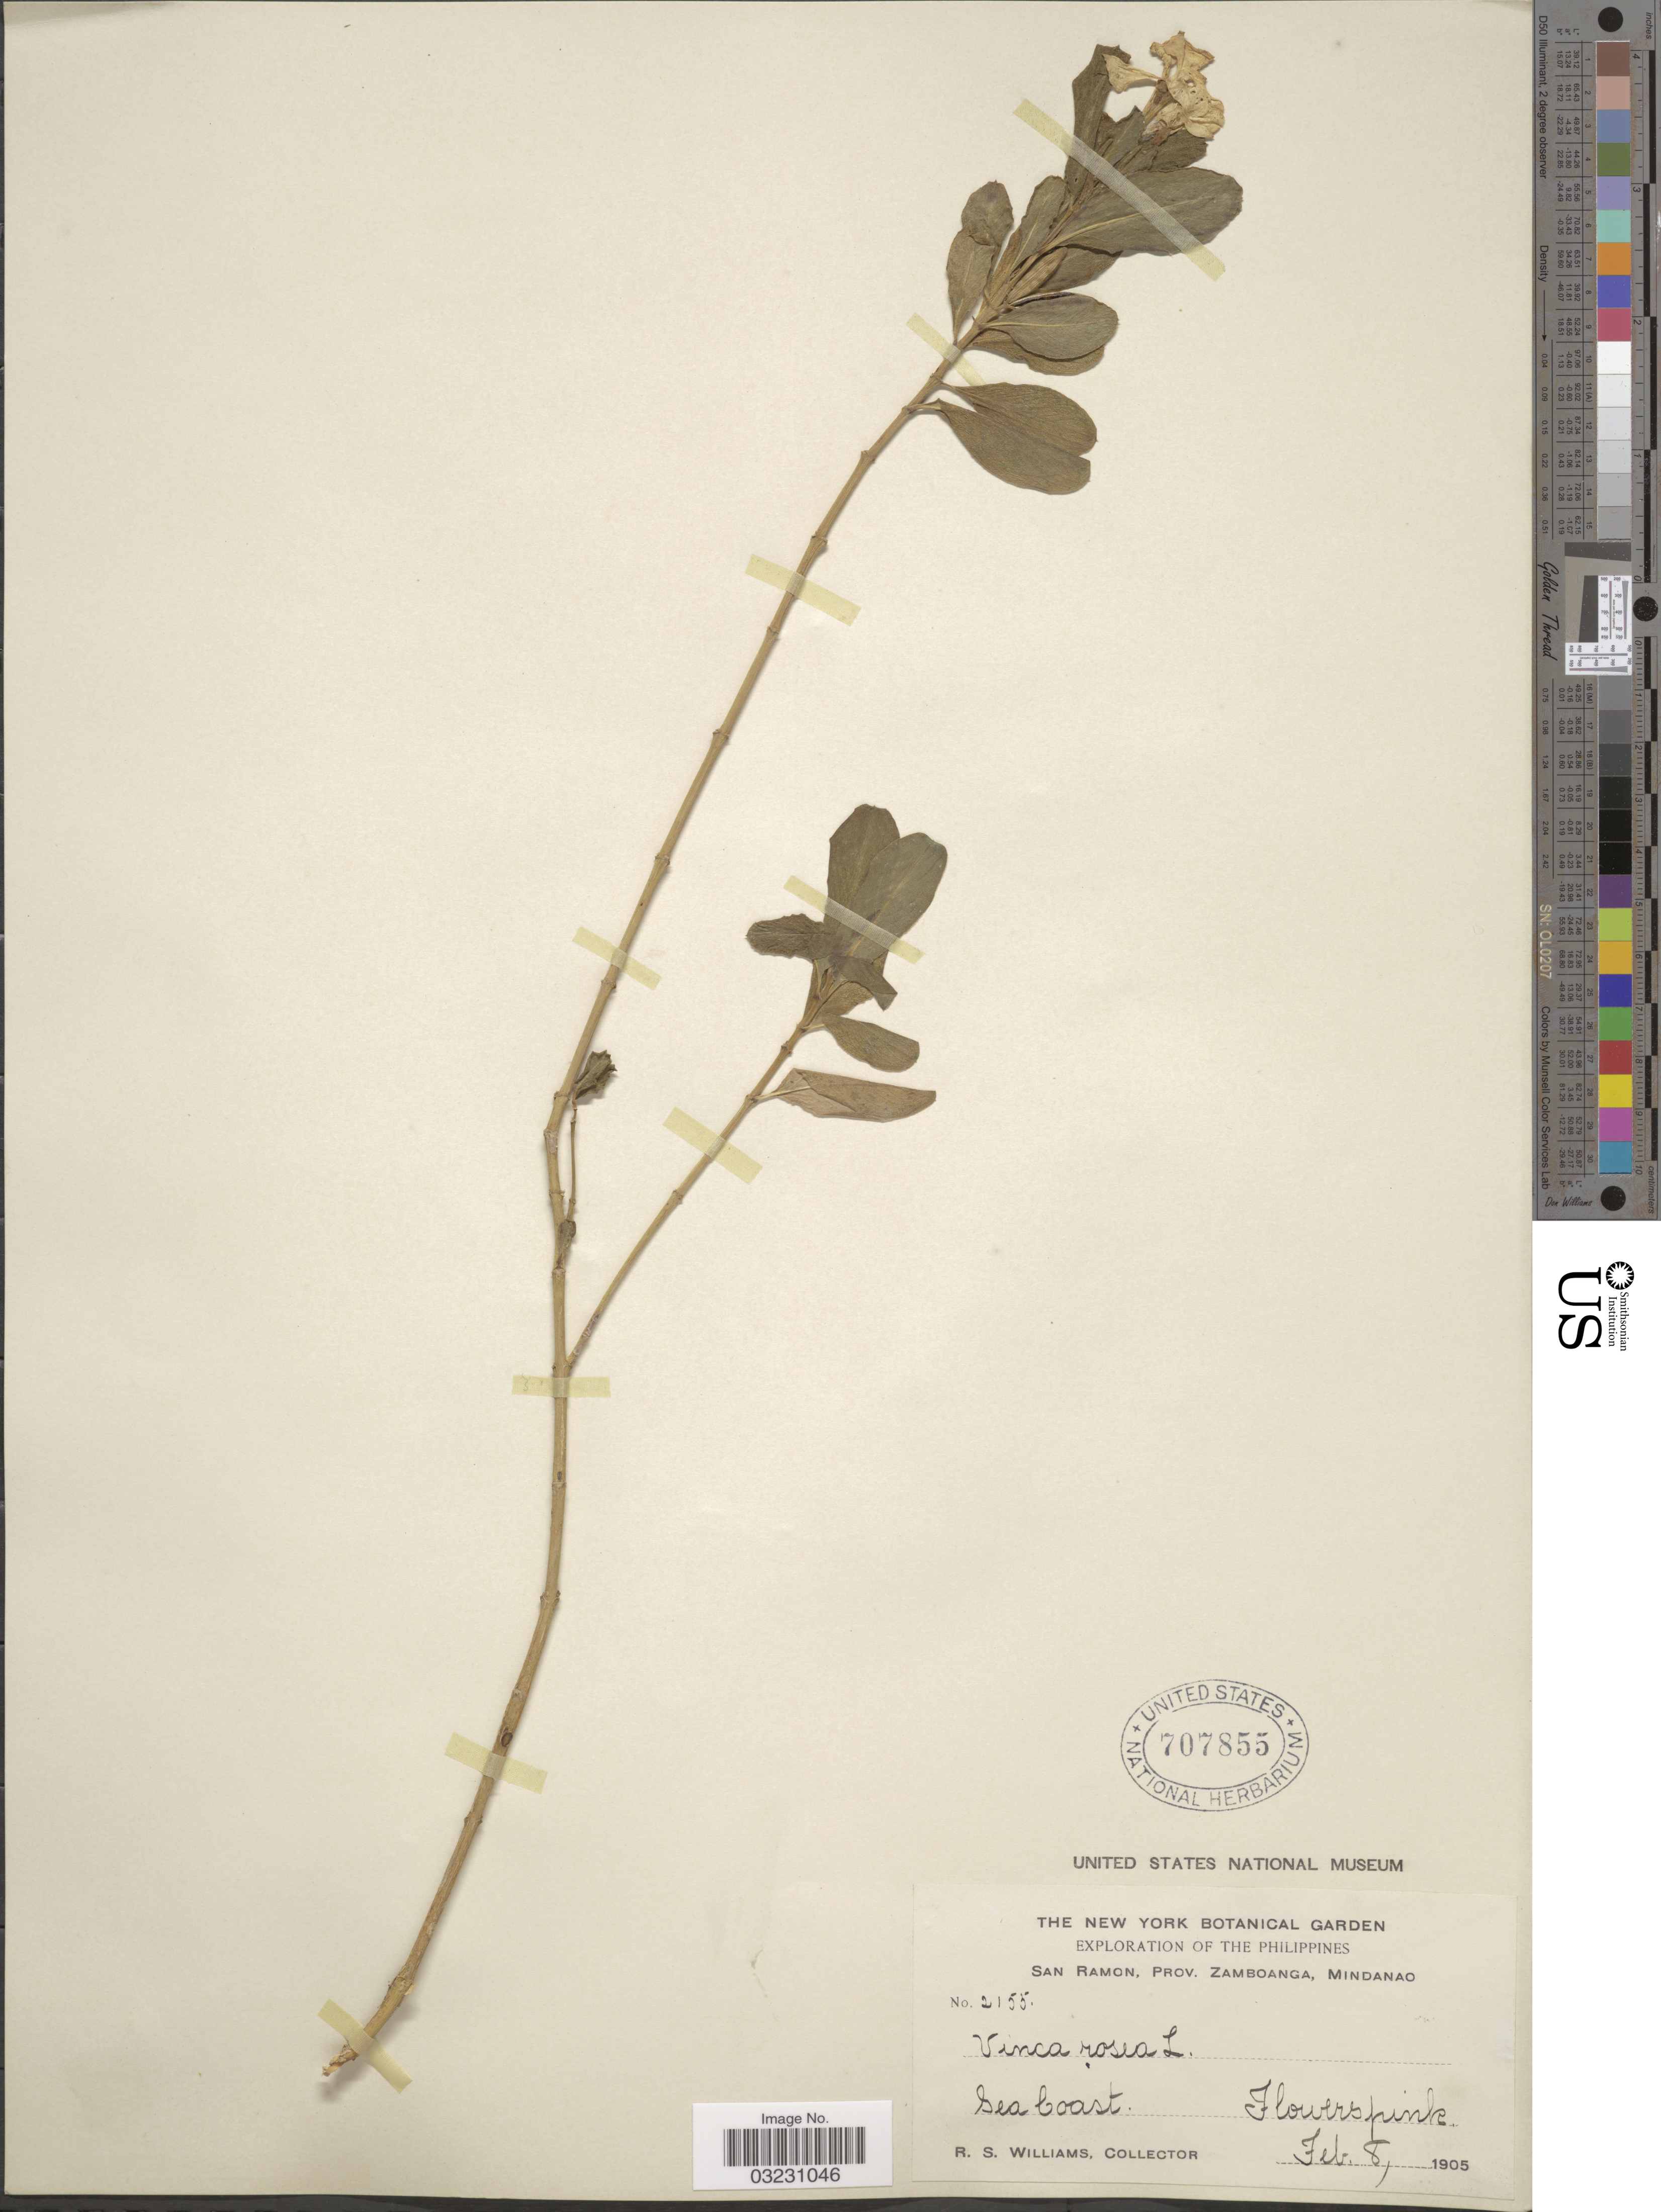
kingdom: Plantae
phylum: Tracheophyta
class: Magnoliopsida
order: Gentianales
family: Apocynaceae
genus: Catharanthus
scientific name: Catharanthus roseus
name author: (L.) G. Don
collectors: R. S. Williams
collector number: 2155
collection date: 1905-02-08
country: Philippines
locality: San Ramon, Prov. Zamboanga, Luzon. Sea Coast.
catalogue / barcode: US 707855